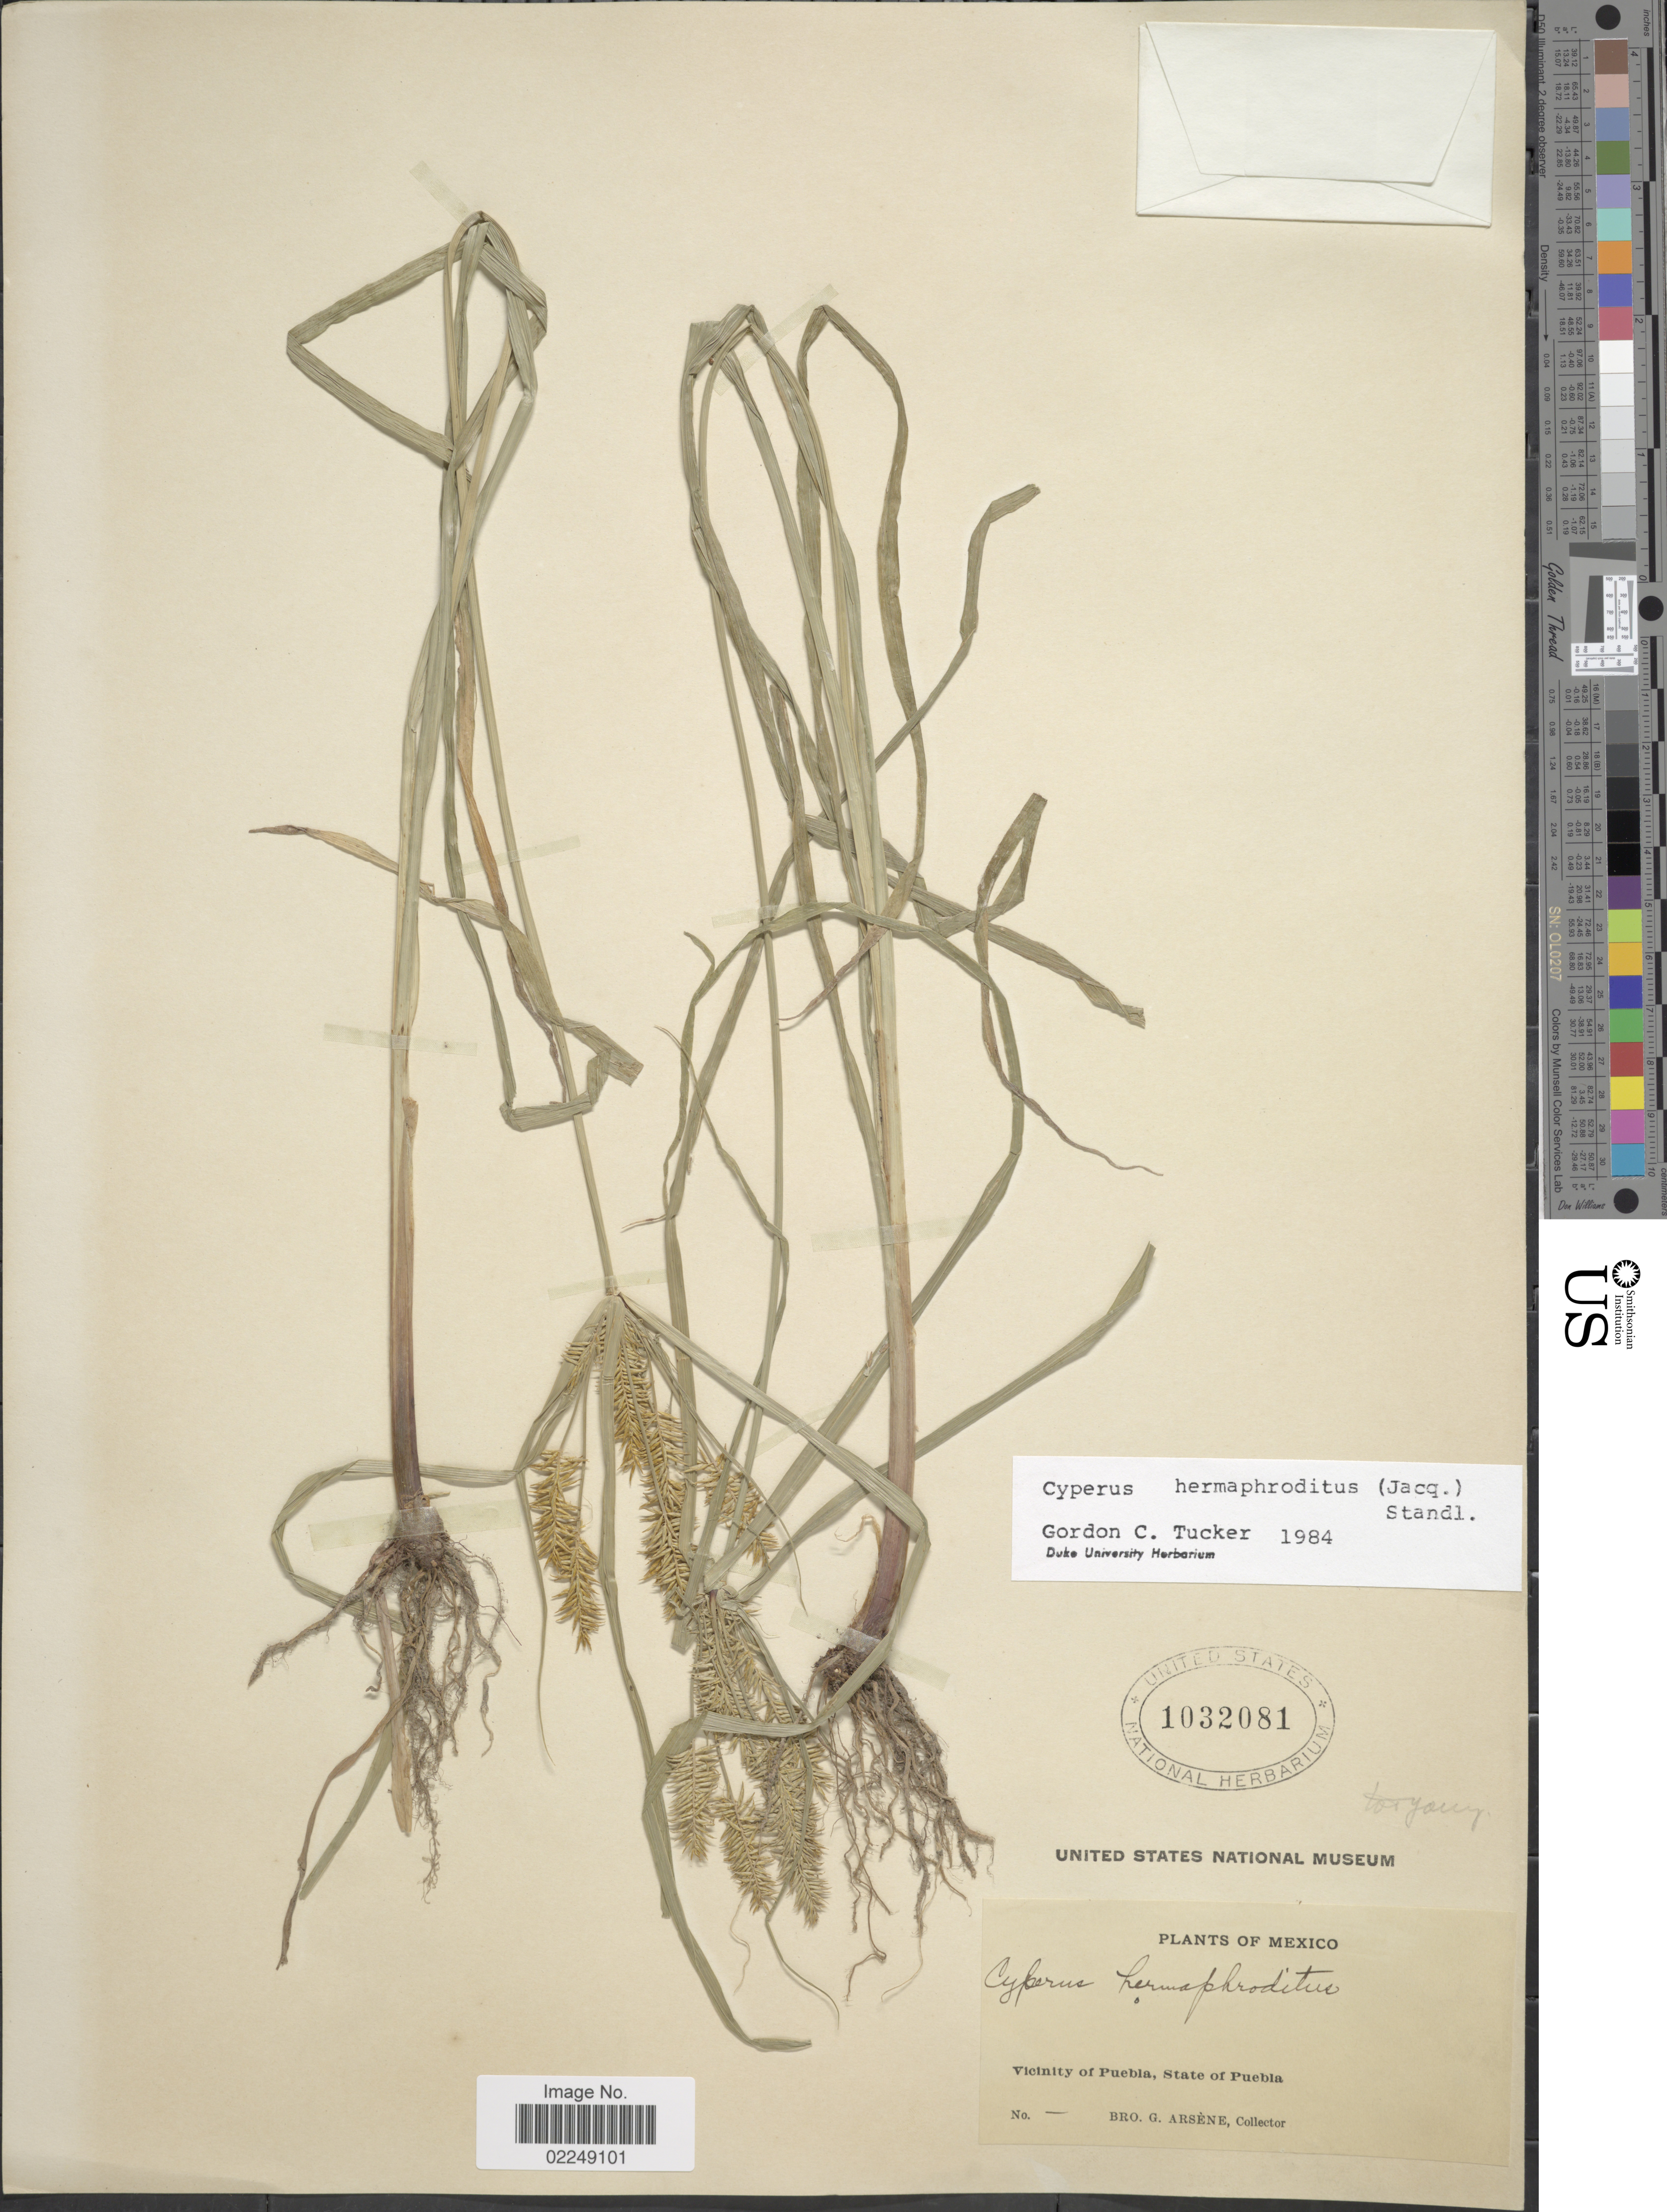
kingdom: Plantae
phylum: Tracheophyta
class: Liliopsida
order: Poales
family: Cyperaceae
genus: Cyperus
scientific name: Cyperus hermaphroditus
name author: (Jacq.) Standl.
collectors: Bro. G. Arsène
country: Mexico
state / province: Puebla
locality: Vicinity of Puebla, State of Puebla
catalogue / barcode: US 1032081